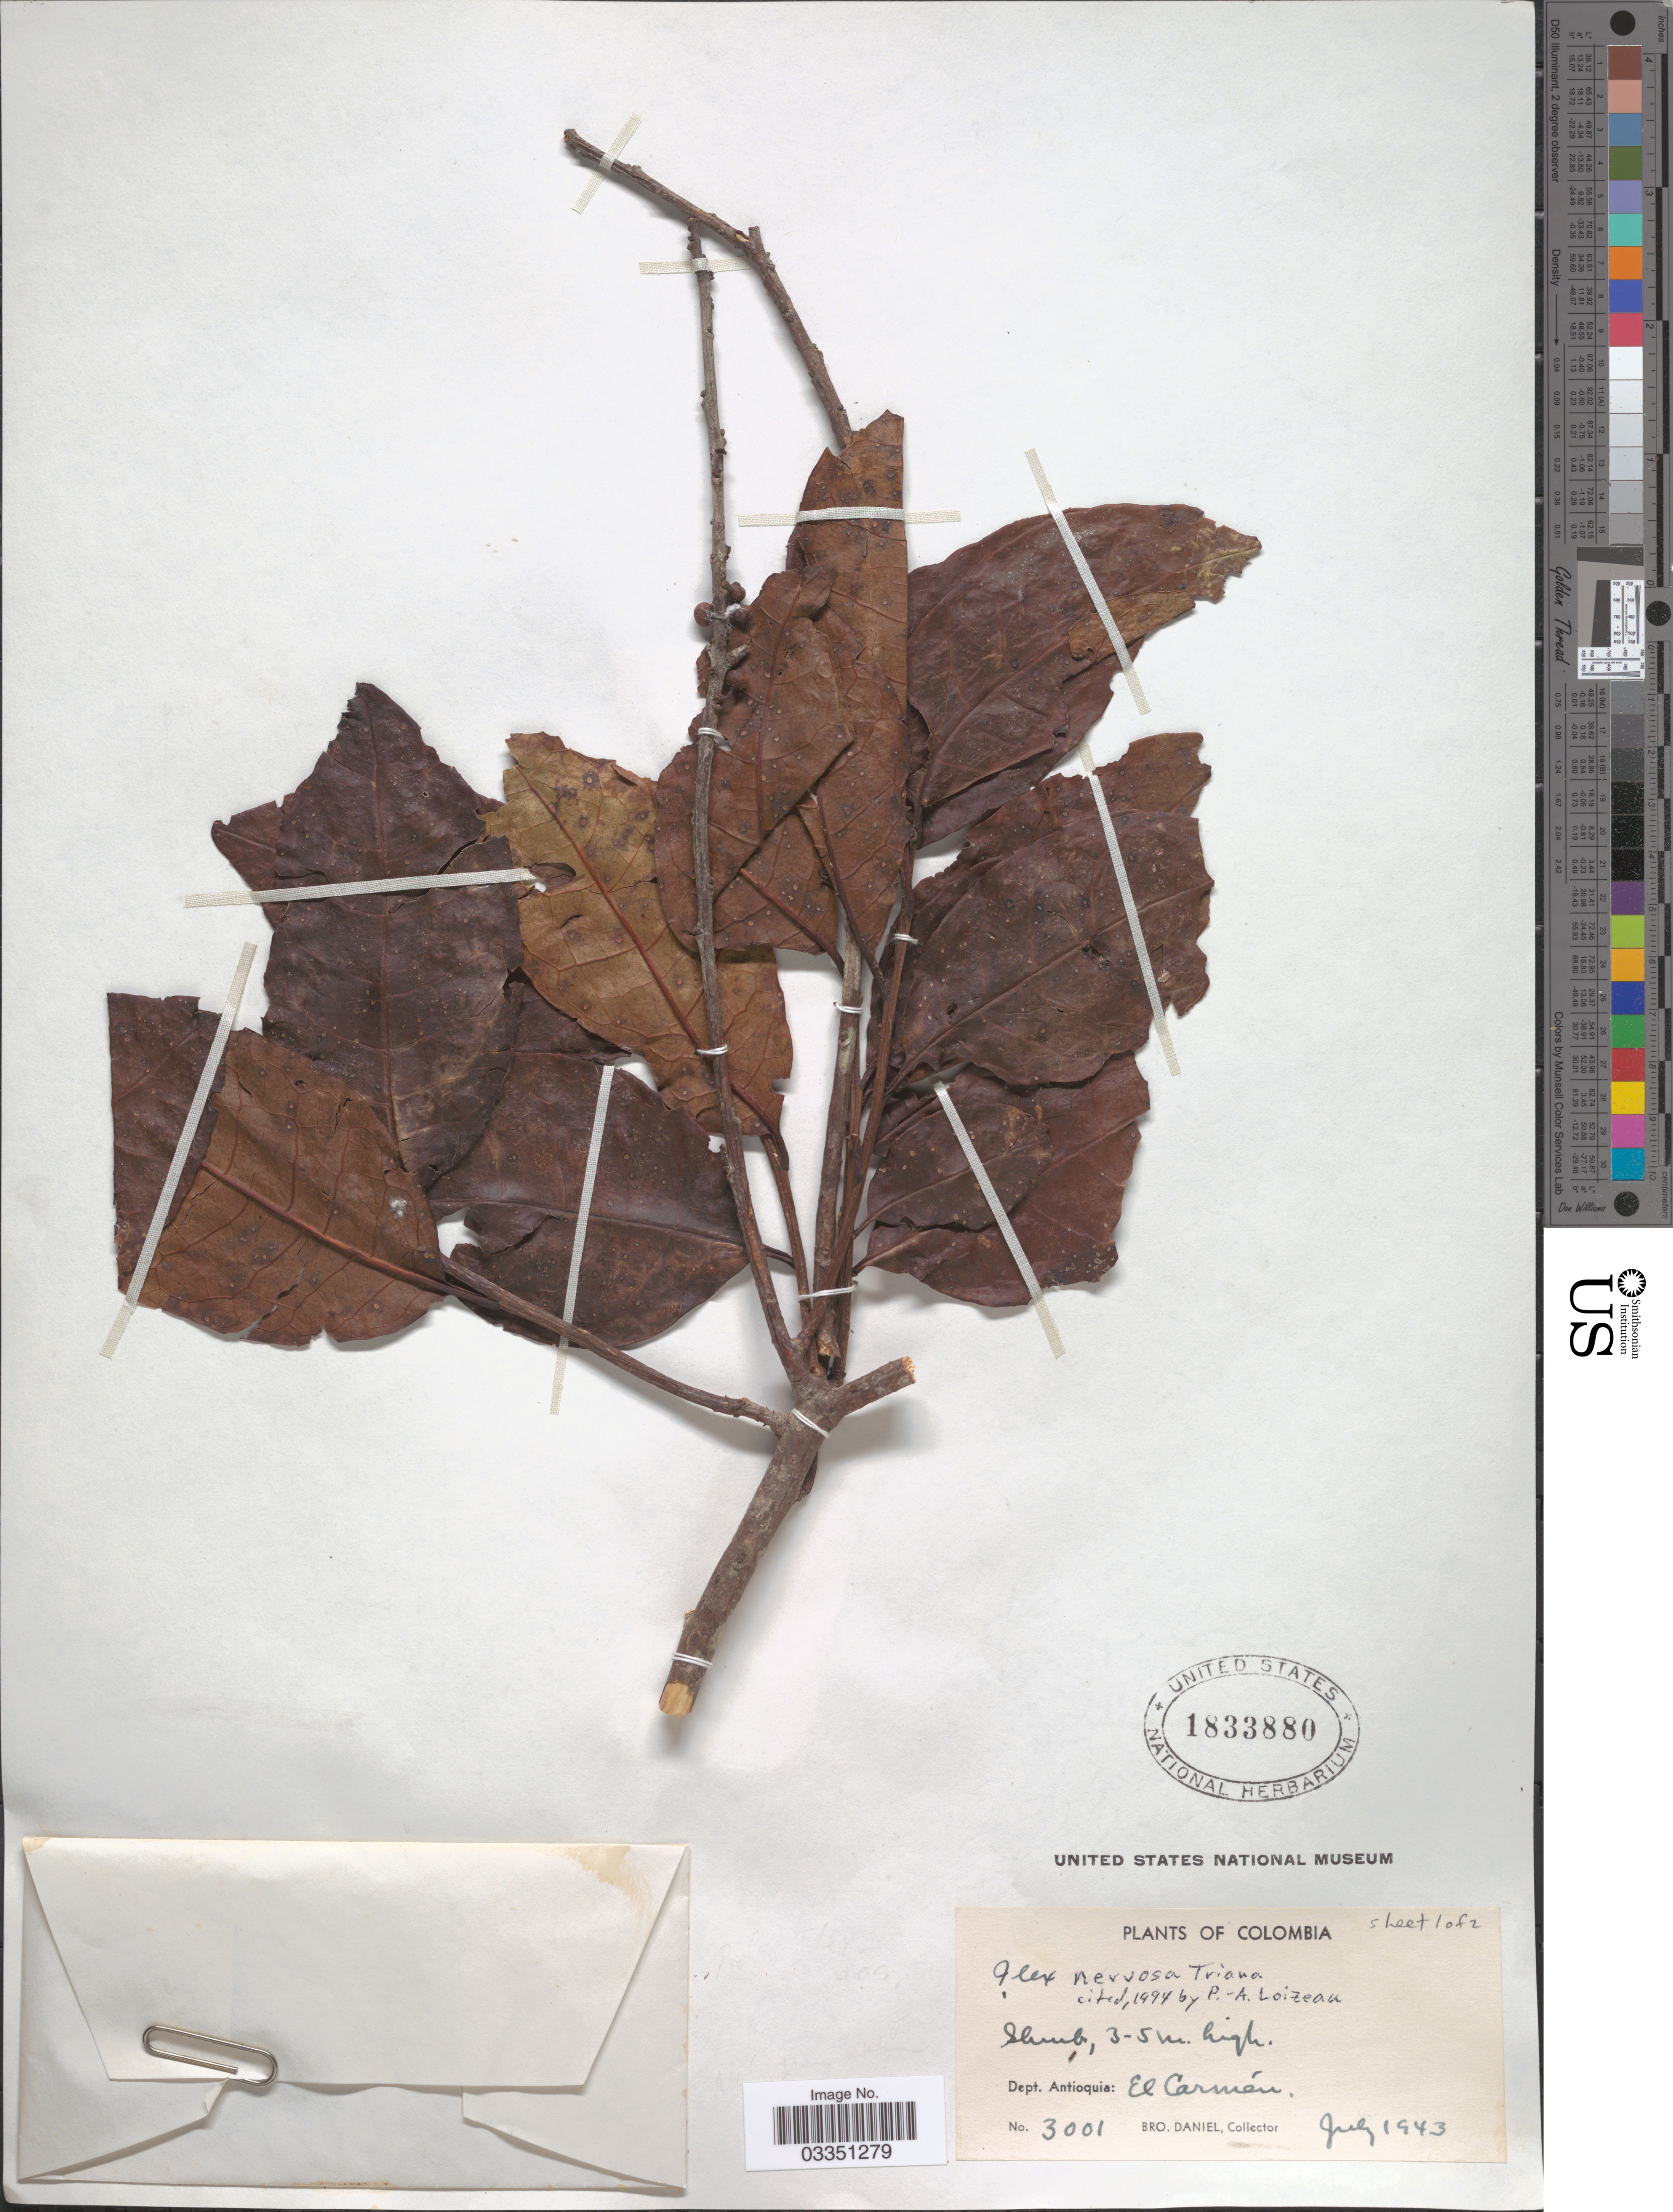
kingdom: Plantae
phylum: Tracheophyta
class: Magnoliopsida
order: Aquifoliales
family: Aquifoliaceae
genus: Ilex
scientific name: Ilex nervosa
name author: Triana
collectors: Bro. Daniel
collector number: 3001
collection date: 1943-07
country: Colombia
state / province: Antioquia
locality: Dept. Antioquia: El Carmén.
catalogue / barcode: US 1833880